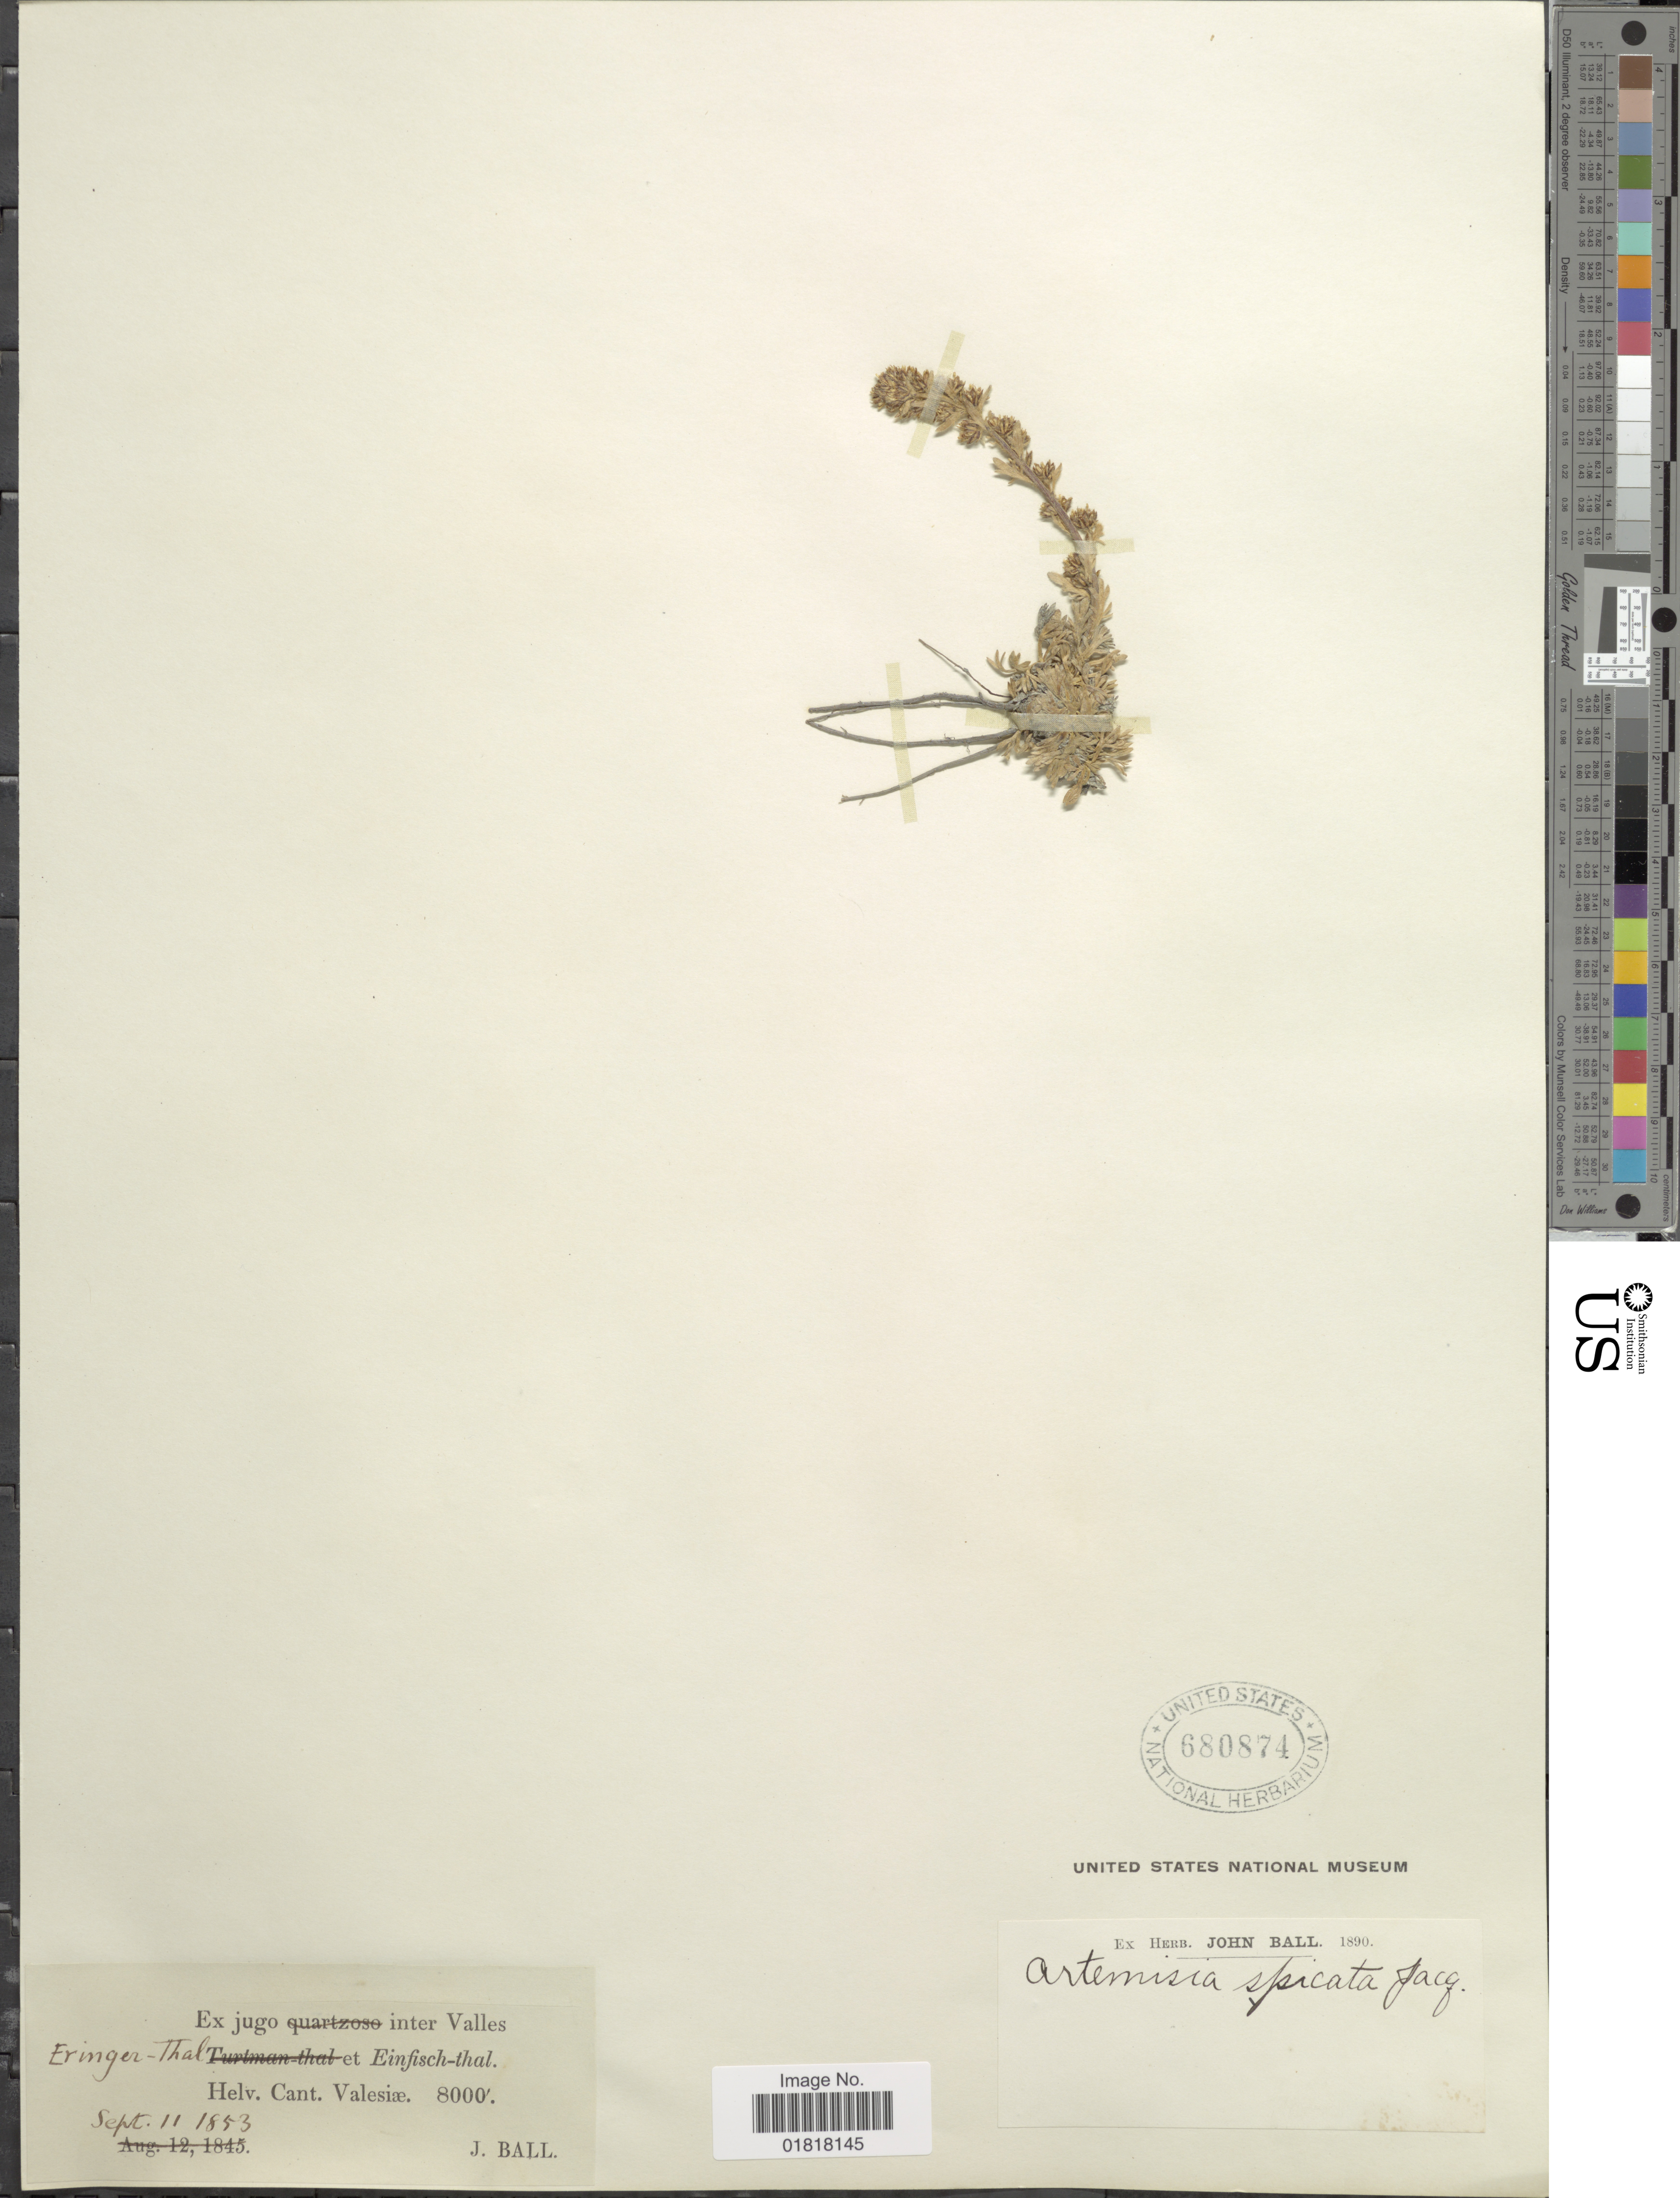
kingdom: Plantae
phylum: Tracheophyta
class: Magnoliopsida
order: Asterales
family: Asteraceae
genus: Artemisia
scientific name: Artemisia spicata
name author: (Baumg.) Wulfen ex Jacq.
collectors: J. Ball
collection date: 1853-09-11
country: Switzerland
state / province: Valais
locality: Helv. Cant. Valesiae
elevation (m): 2438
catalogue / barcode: US 680874